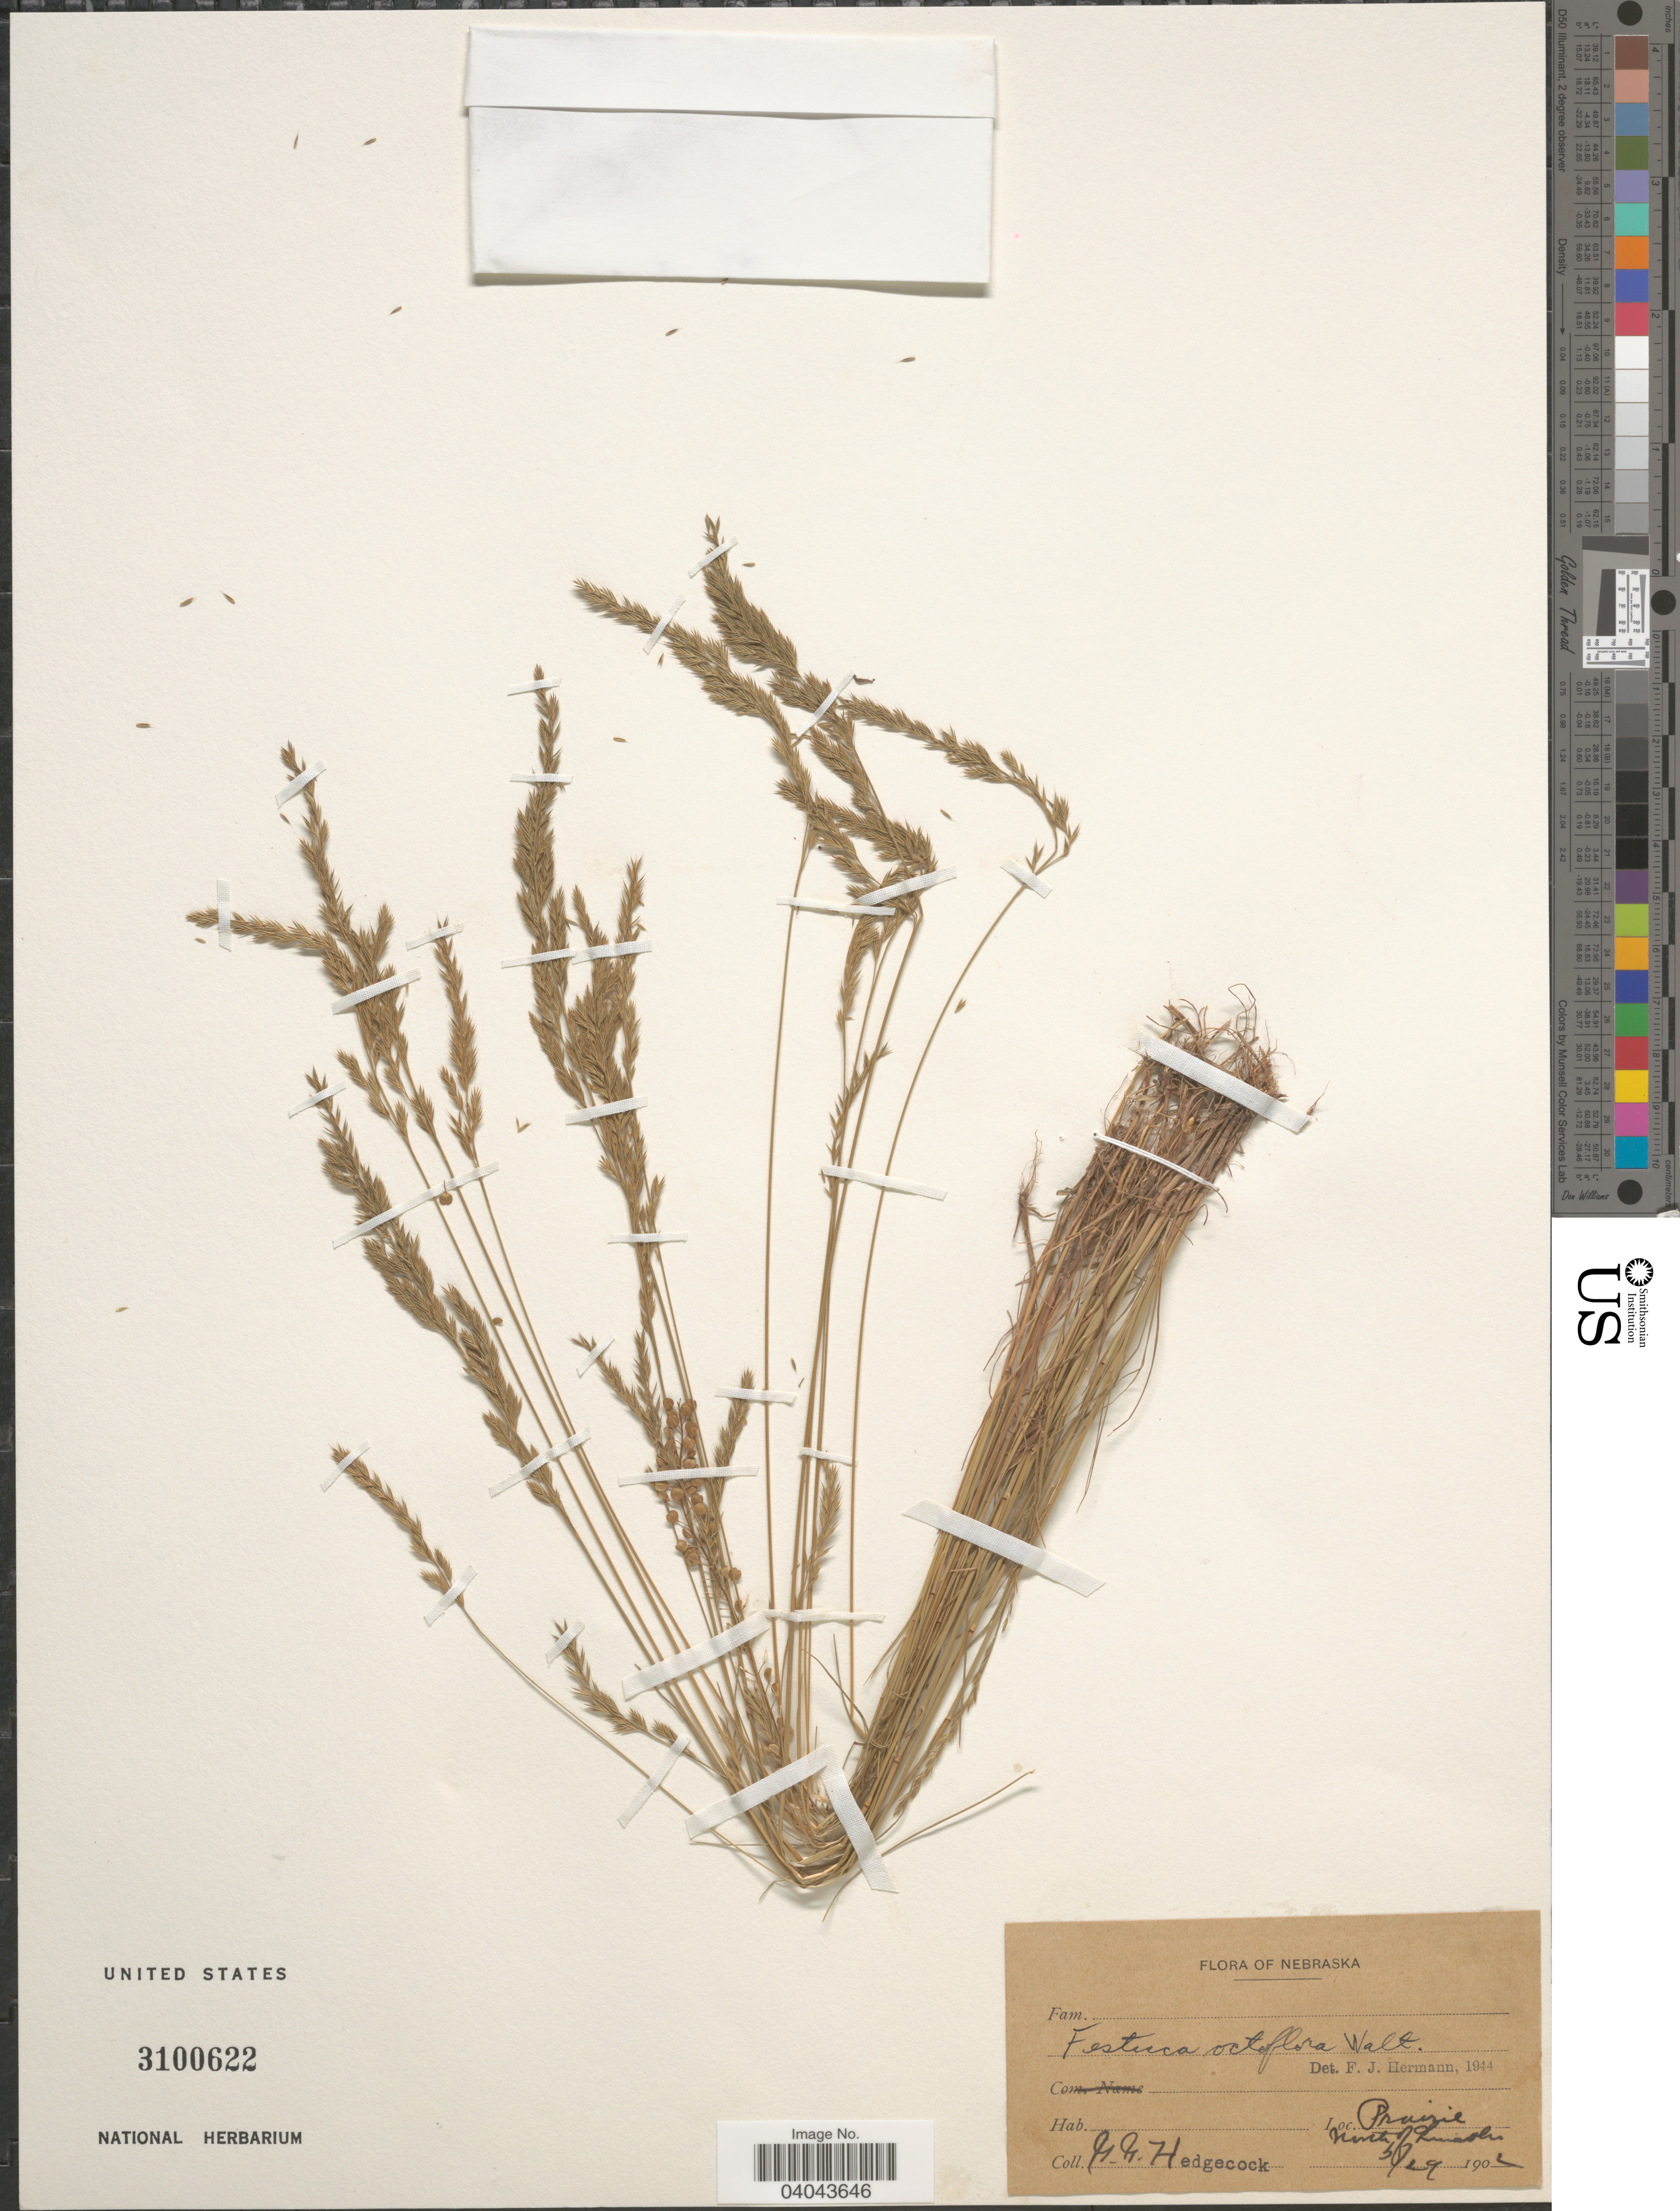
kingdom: Plantae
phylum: Tracheophyta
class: Liliopsida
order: Poales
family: Poaceae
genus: Festuca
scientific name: Festuca octoflora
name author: Walter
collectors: G. Hedgcock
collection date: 1902-05-29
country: United States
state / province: Nebraska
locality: Prairie North of Lincoln.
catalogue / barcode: US 3100622